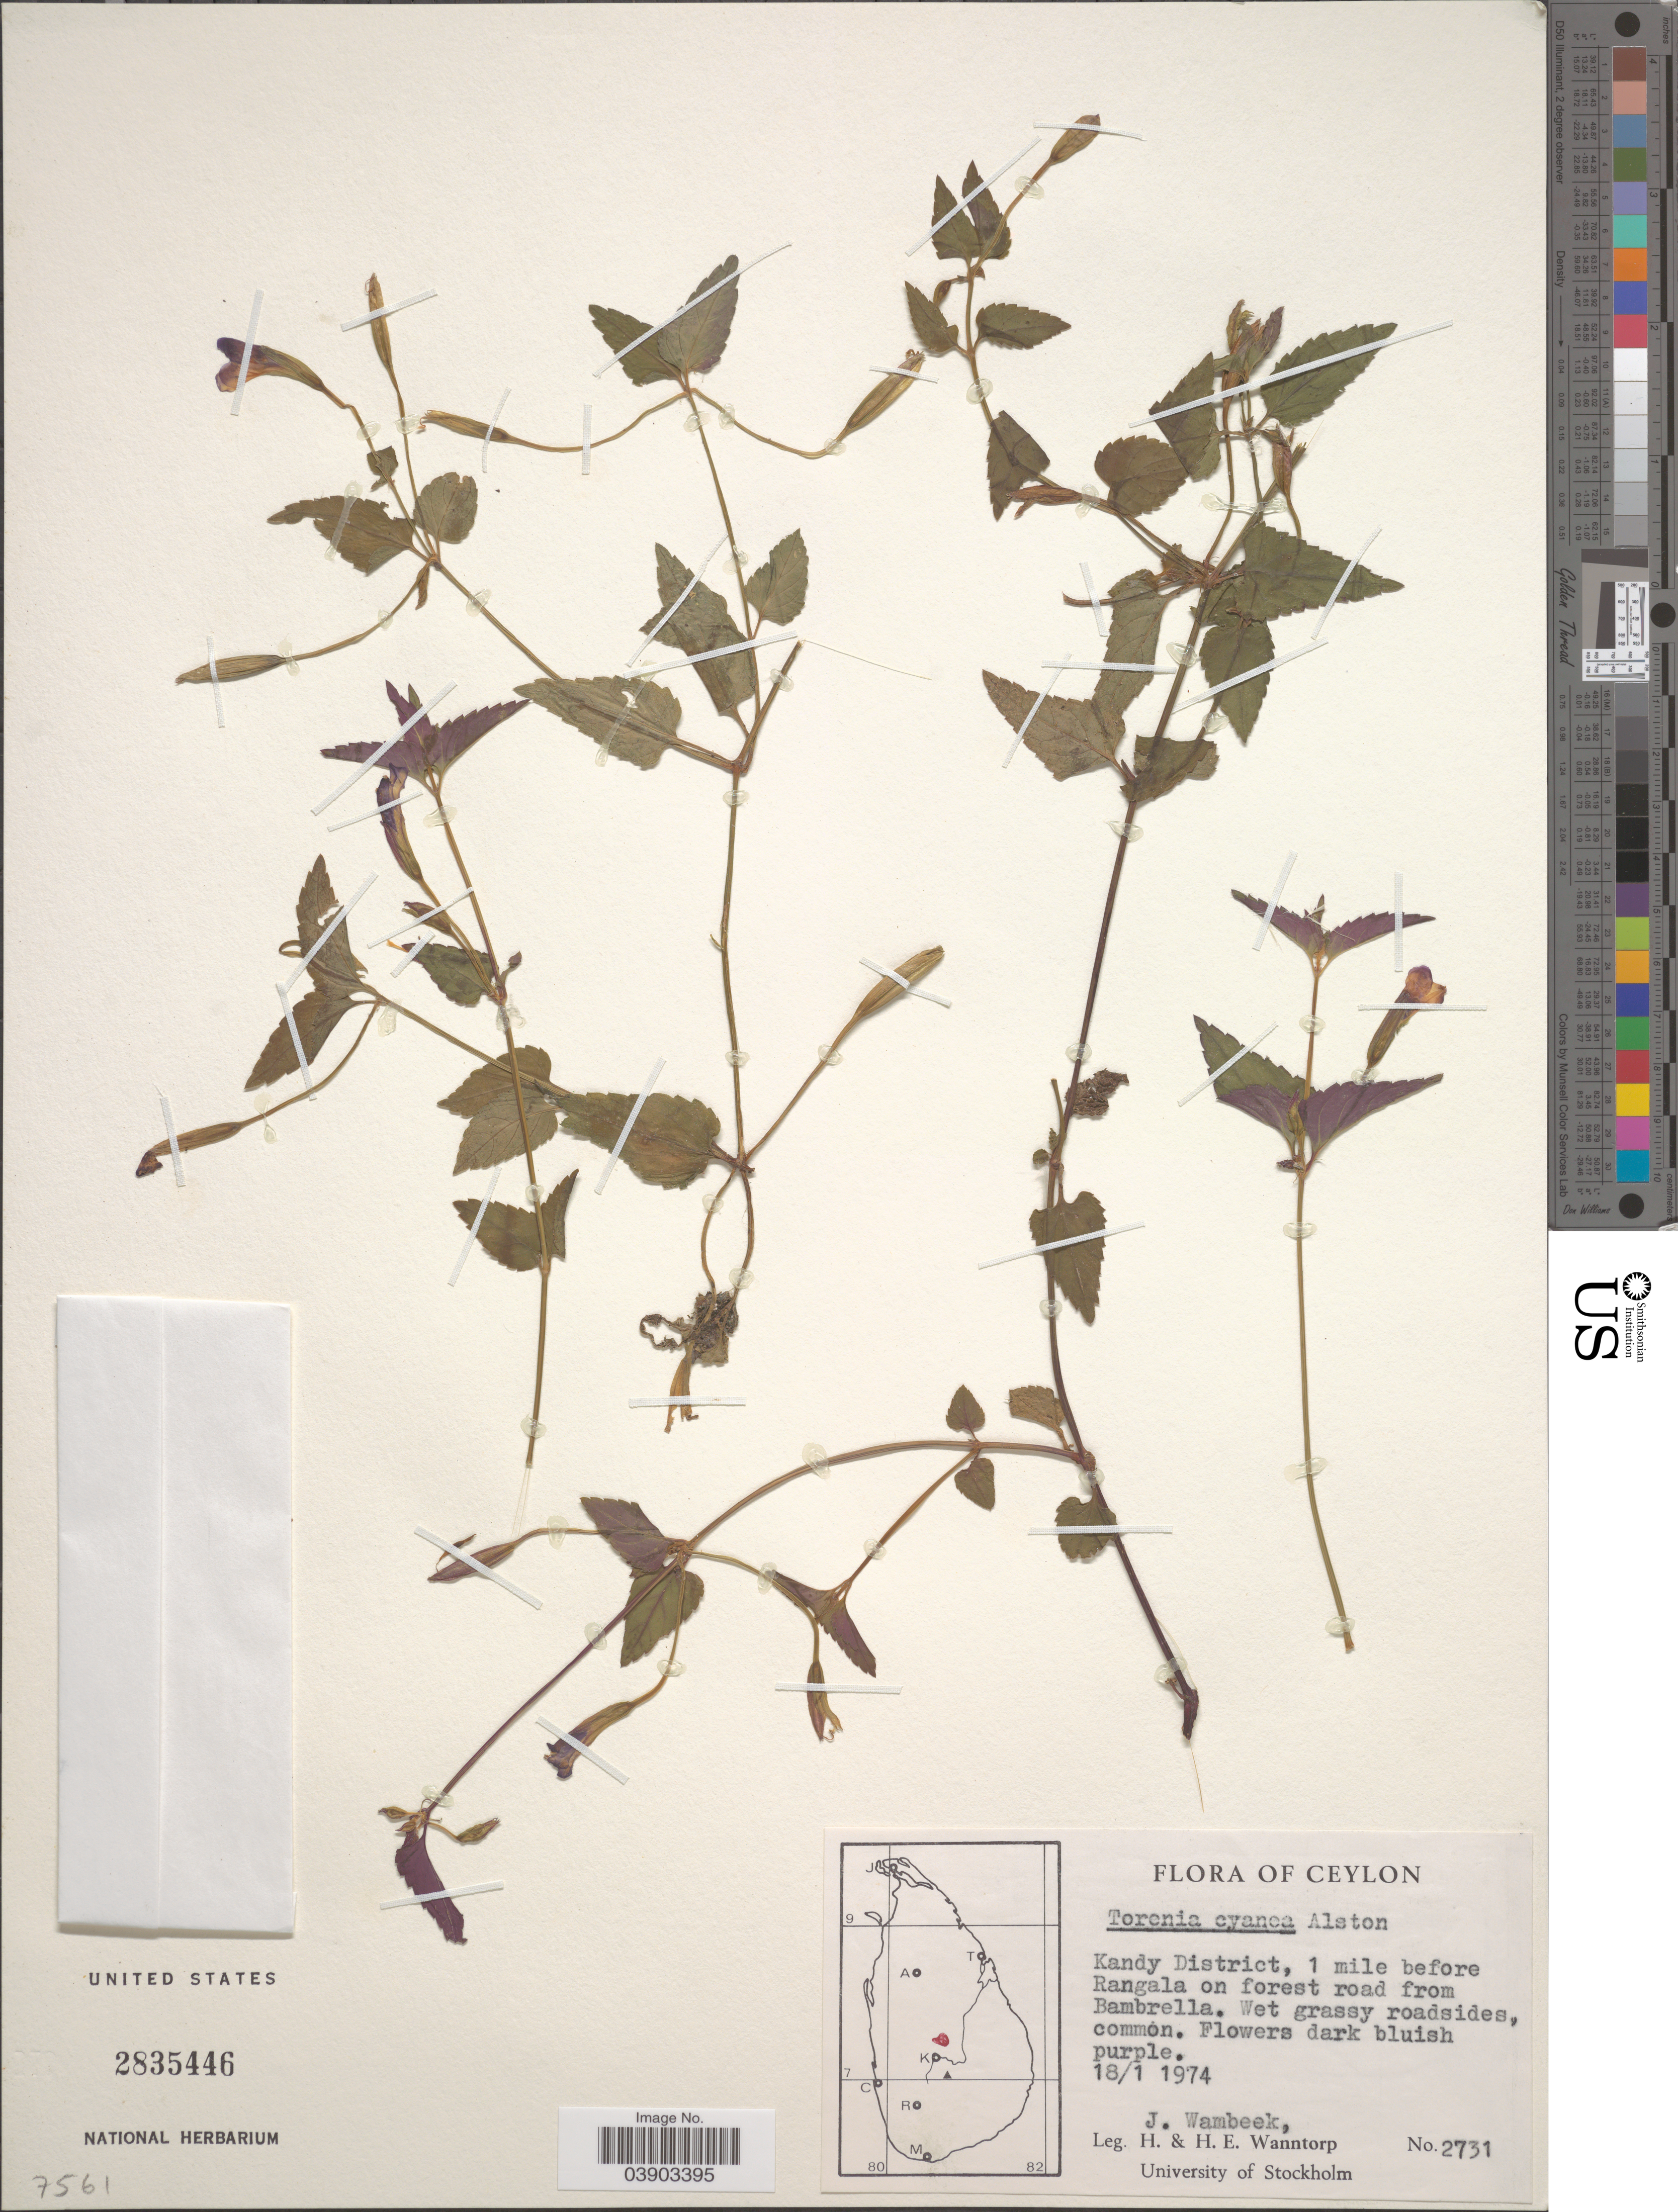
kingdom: Plantae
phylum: Tracheophyta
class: Magnoliopsida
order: Lamiales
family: Linderniaceae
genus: Torenia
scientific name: Torenia cyanea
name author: Alston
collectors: J. Wambeek, H. Wanntorp & H. Wanntorp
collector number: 2731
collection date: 1974-01-18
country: Sri Lanka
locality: Ceylon. Kandy District, 1 mile before Rangala on forest road from Bambrella.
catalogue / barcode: US 2835446